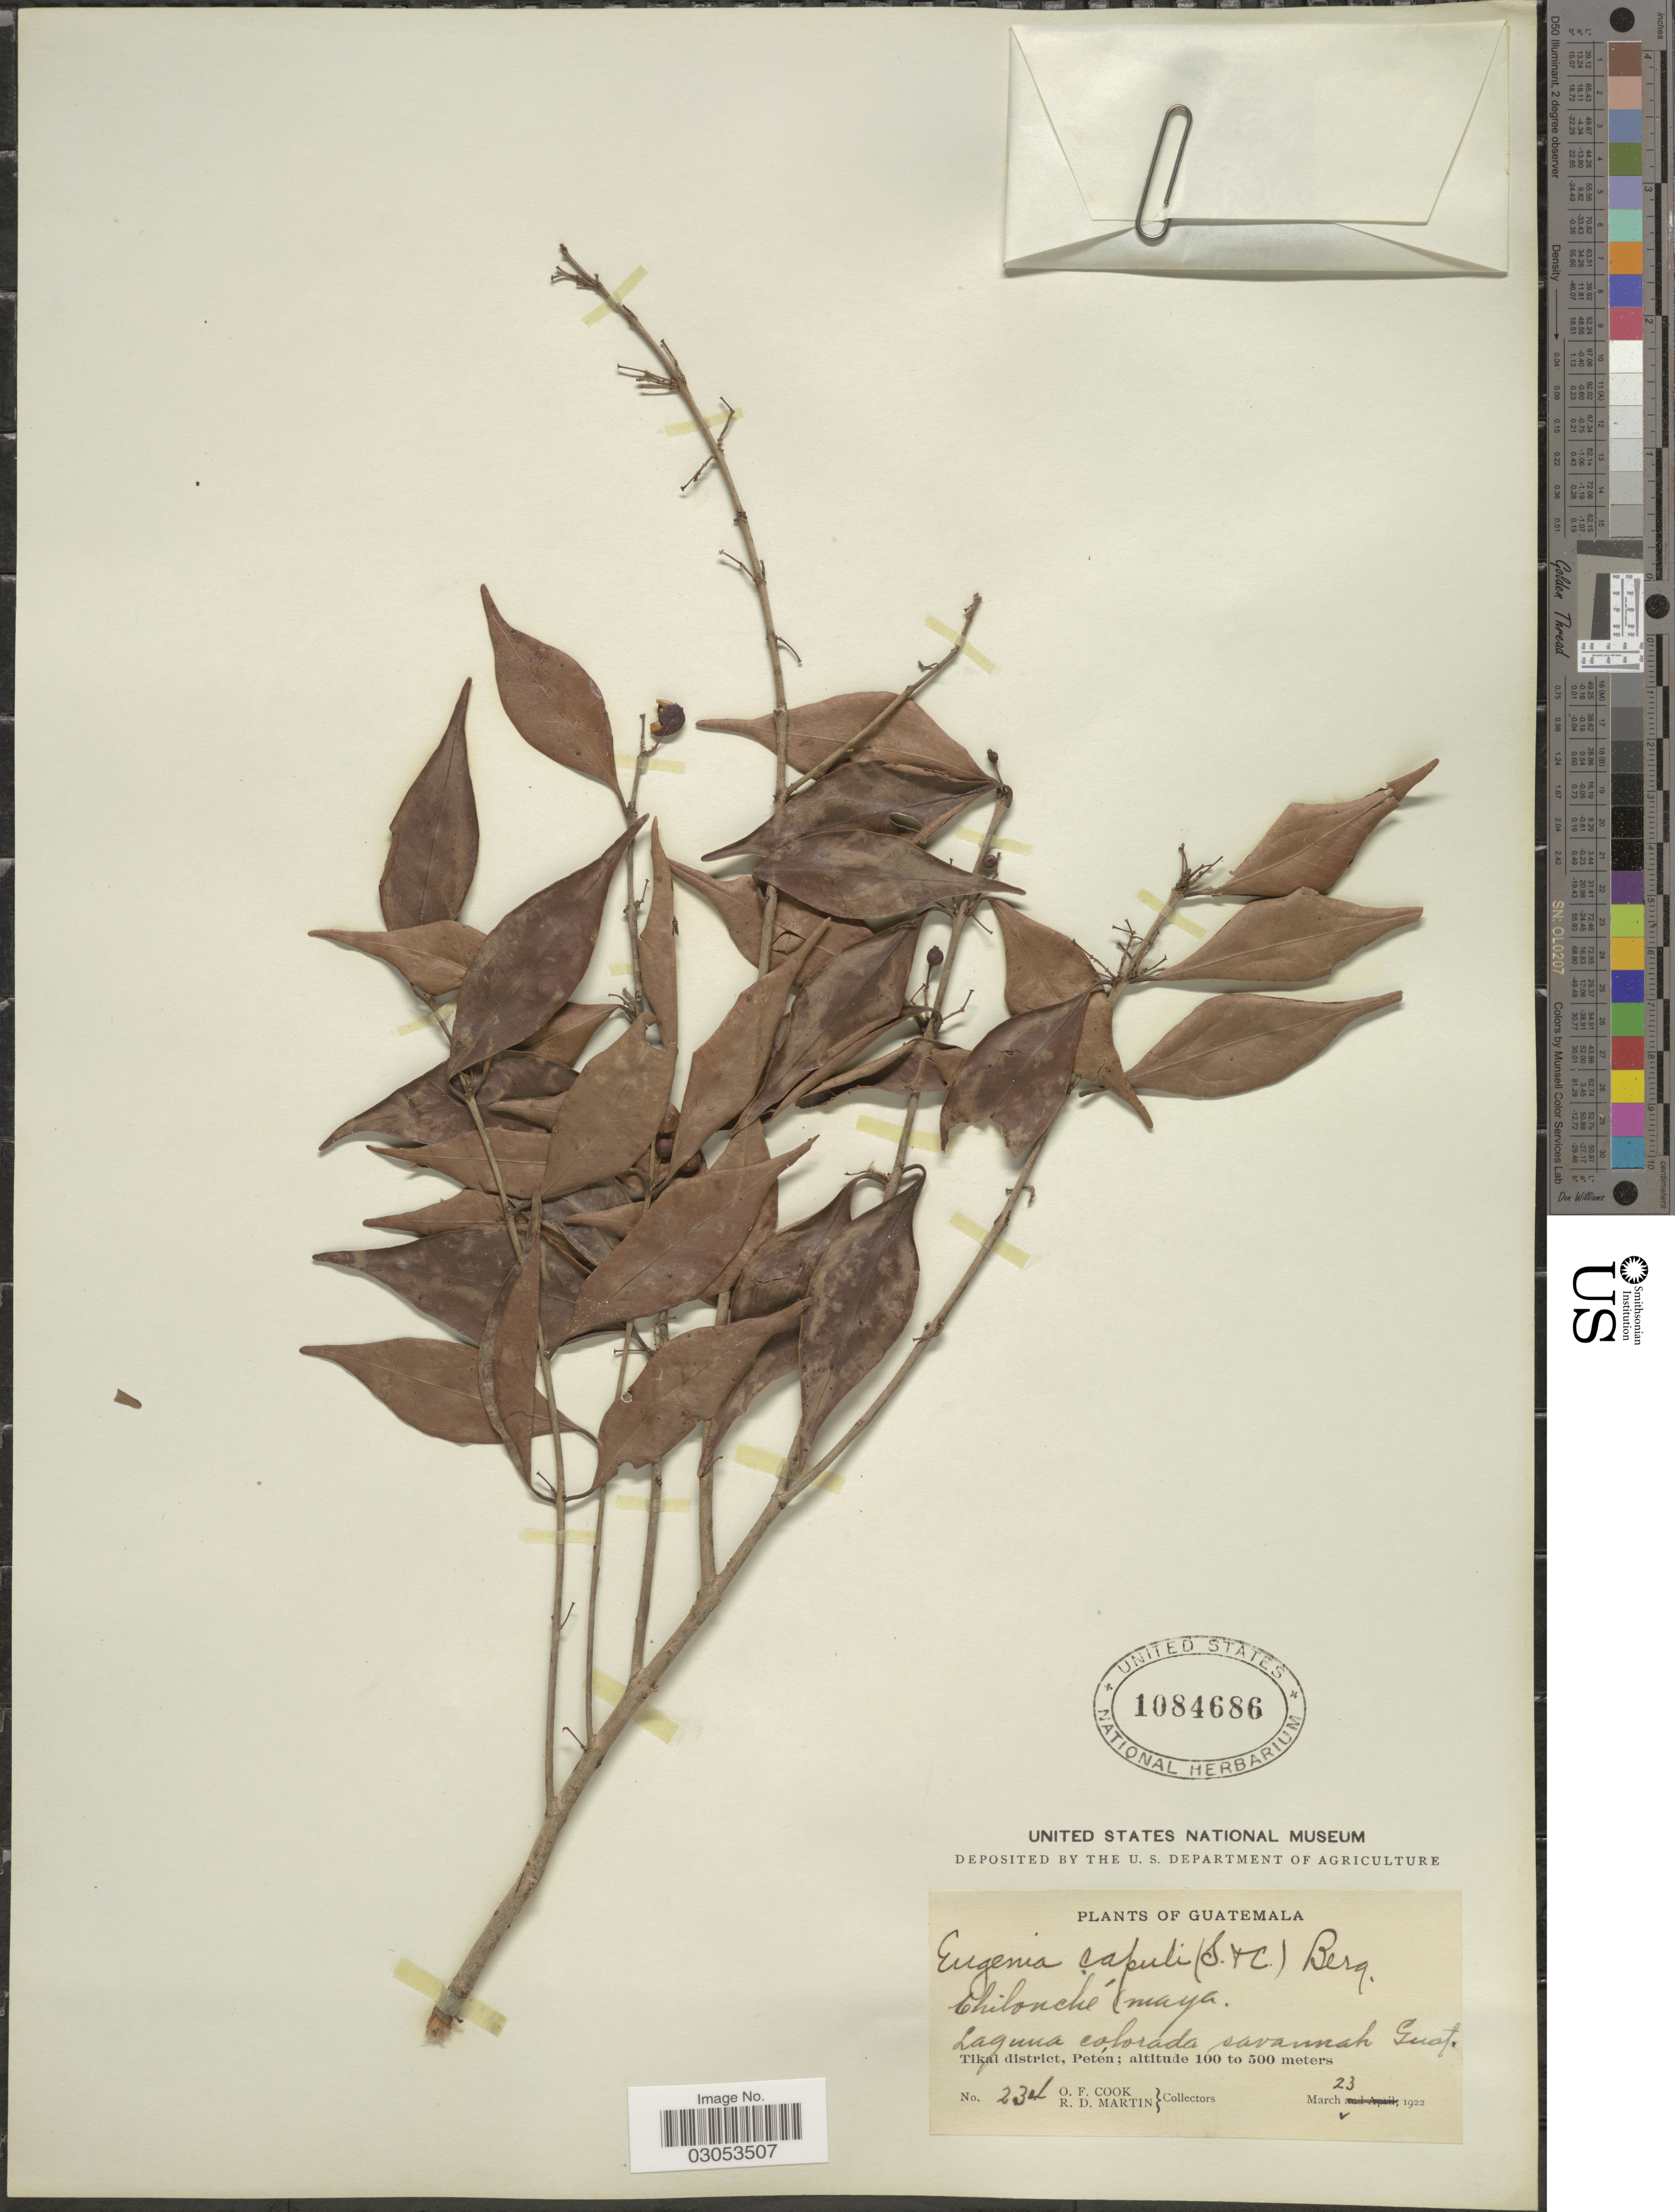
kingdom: Plantae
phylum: Tracheophyta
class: Magnoliopsida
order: Myrtales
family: Myrtaceae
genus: Eugenia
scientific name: Eugenia capuli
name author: (Schltdl. & Cham.) Hook. & Arn.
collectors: O. F. Cook & R. D. Martin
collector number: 234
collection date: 1922-03-23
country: Guatemala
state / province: El Petén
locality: Laguna colorado savannah Guat. Tikal district, Petén.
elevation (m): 100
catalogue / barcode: US 1084686